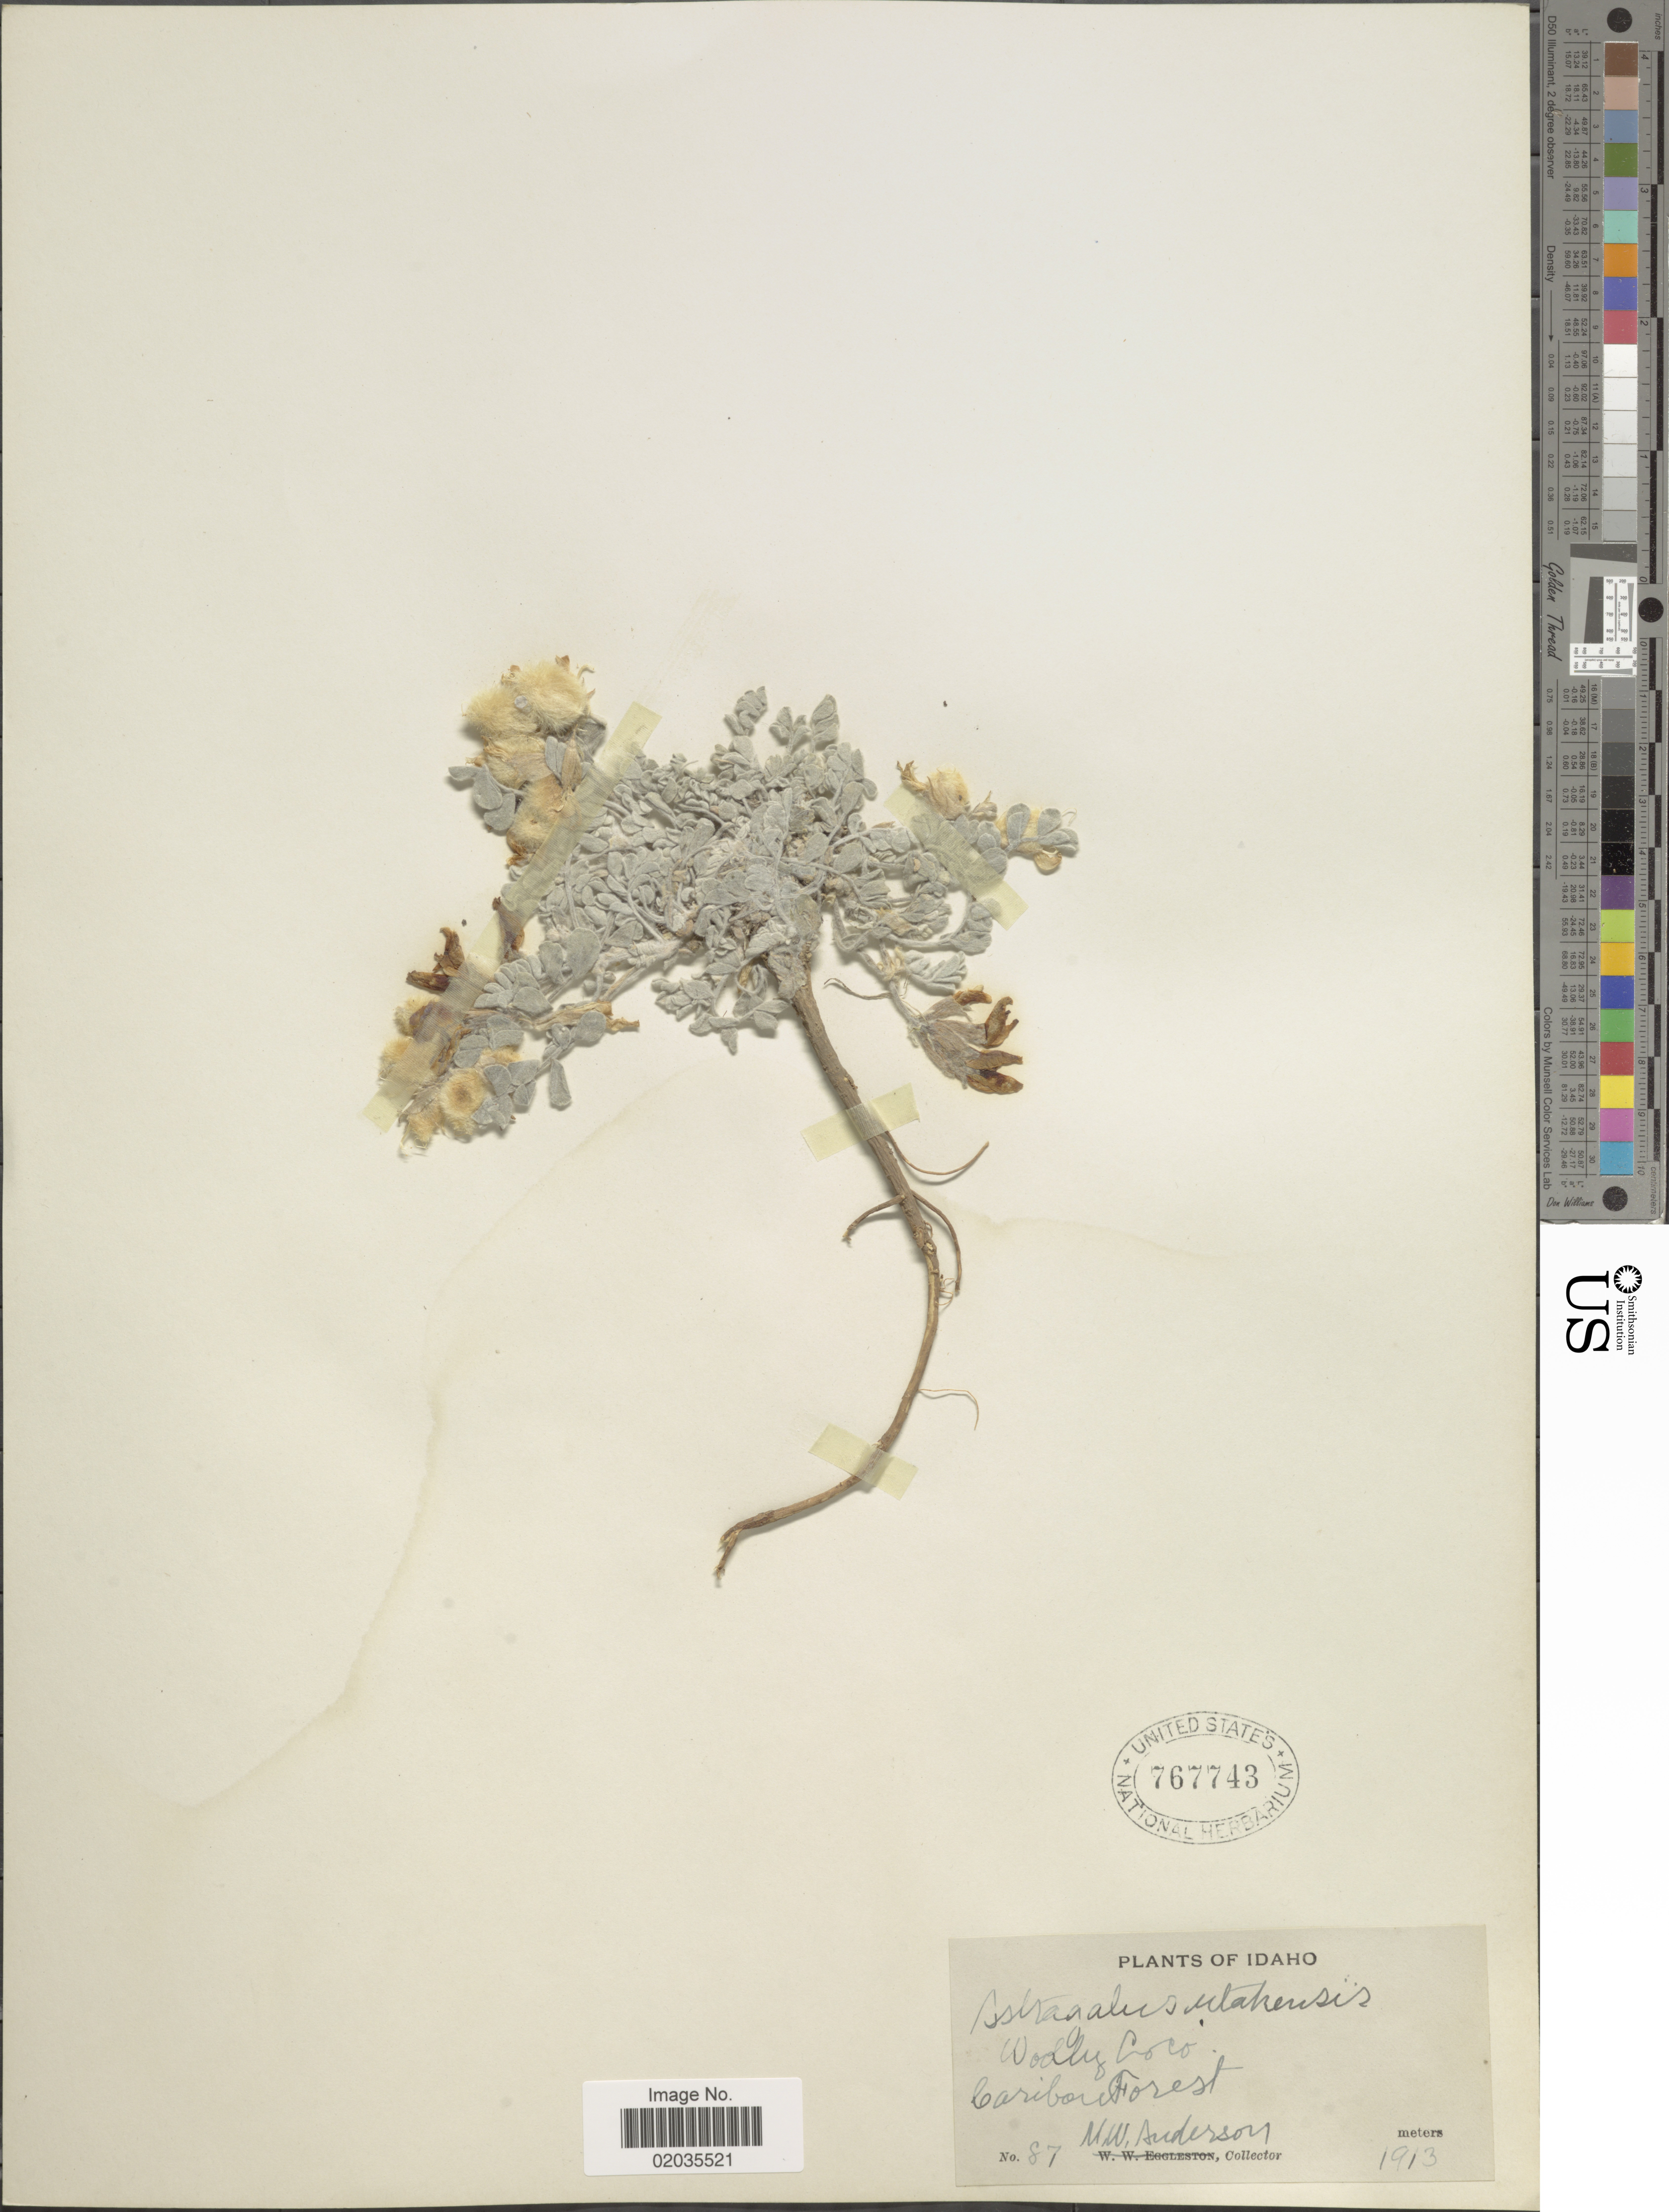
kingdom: Plantae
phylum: Tracheophyta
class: Magnoliopsida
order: Fabales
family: Fabaceae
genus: Astragalus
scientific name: Astragalus utahensis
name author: (Torr.) Torr. & A. Gray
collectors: M. Anderson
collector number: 87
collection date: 1913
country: United States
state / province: Idaho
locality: Caribou Forest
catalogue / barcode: US 767743